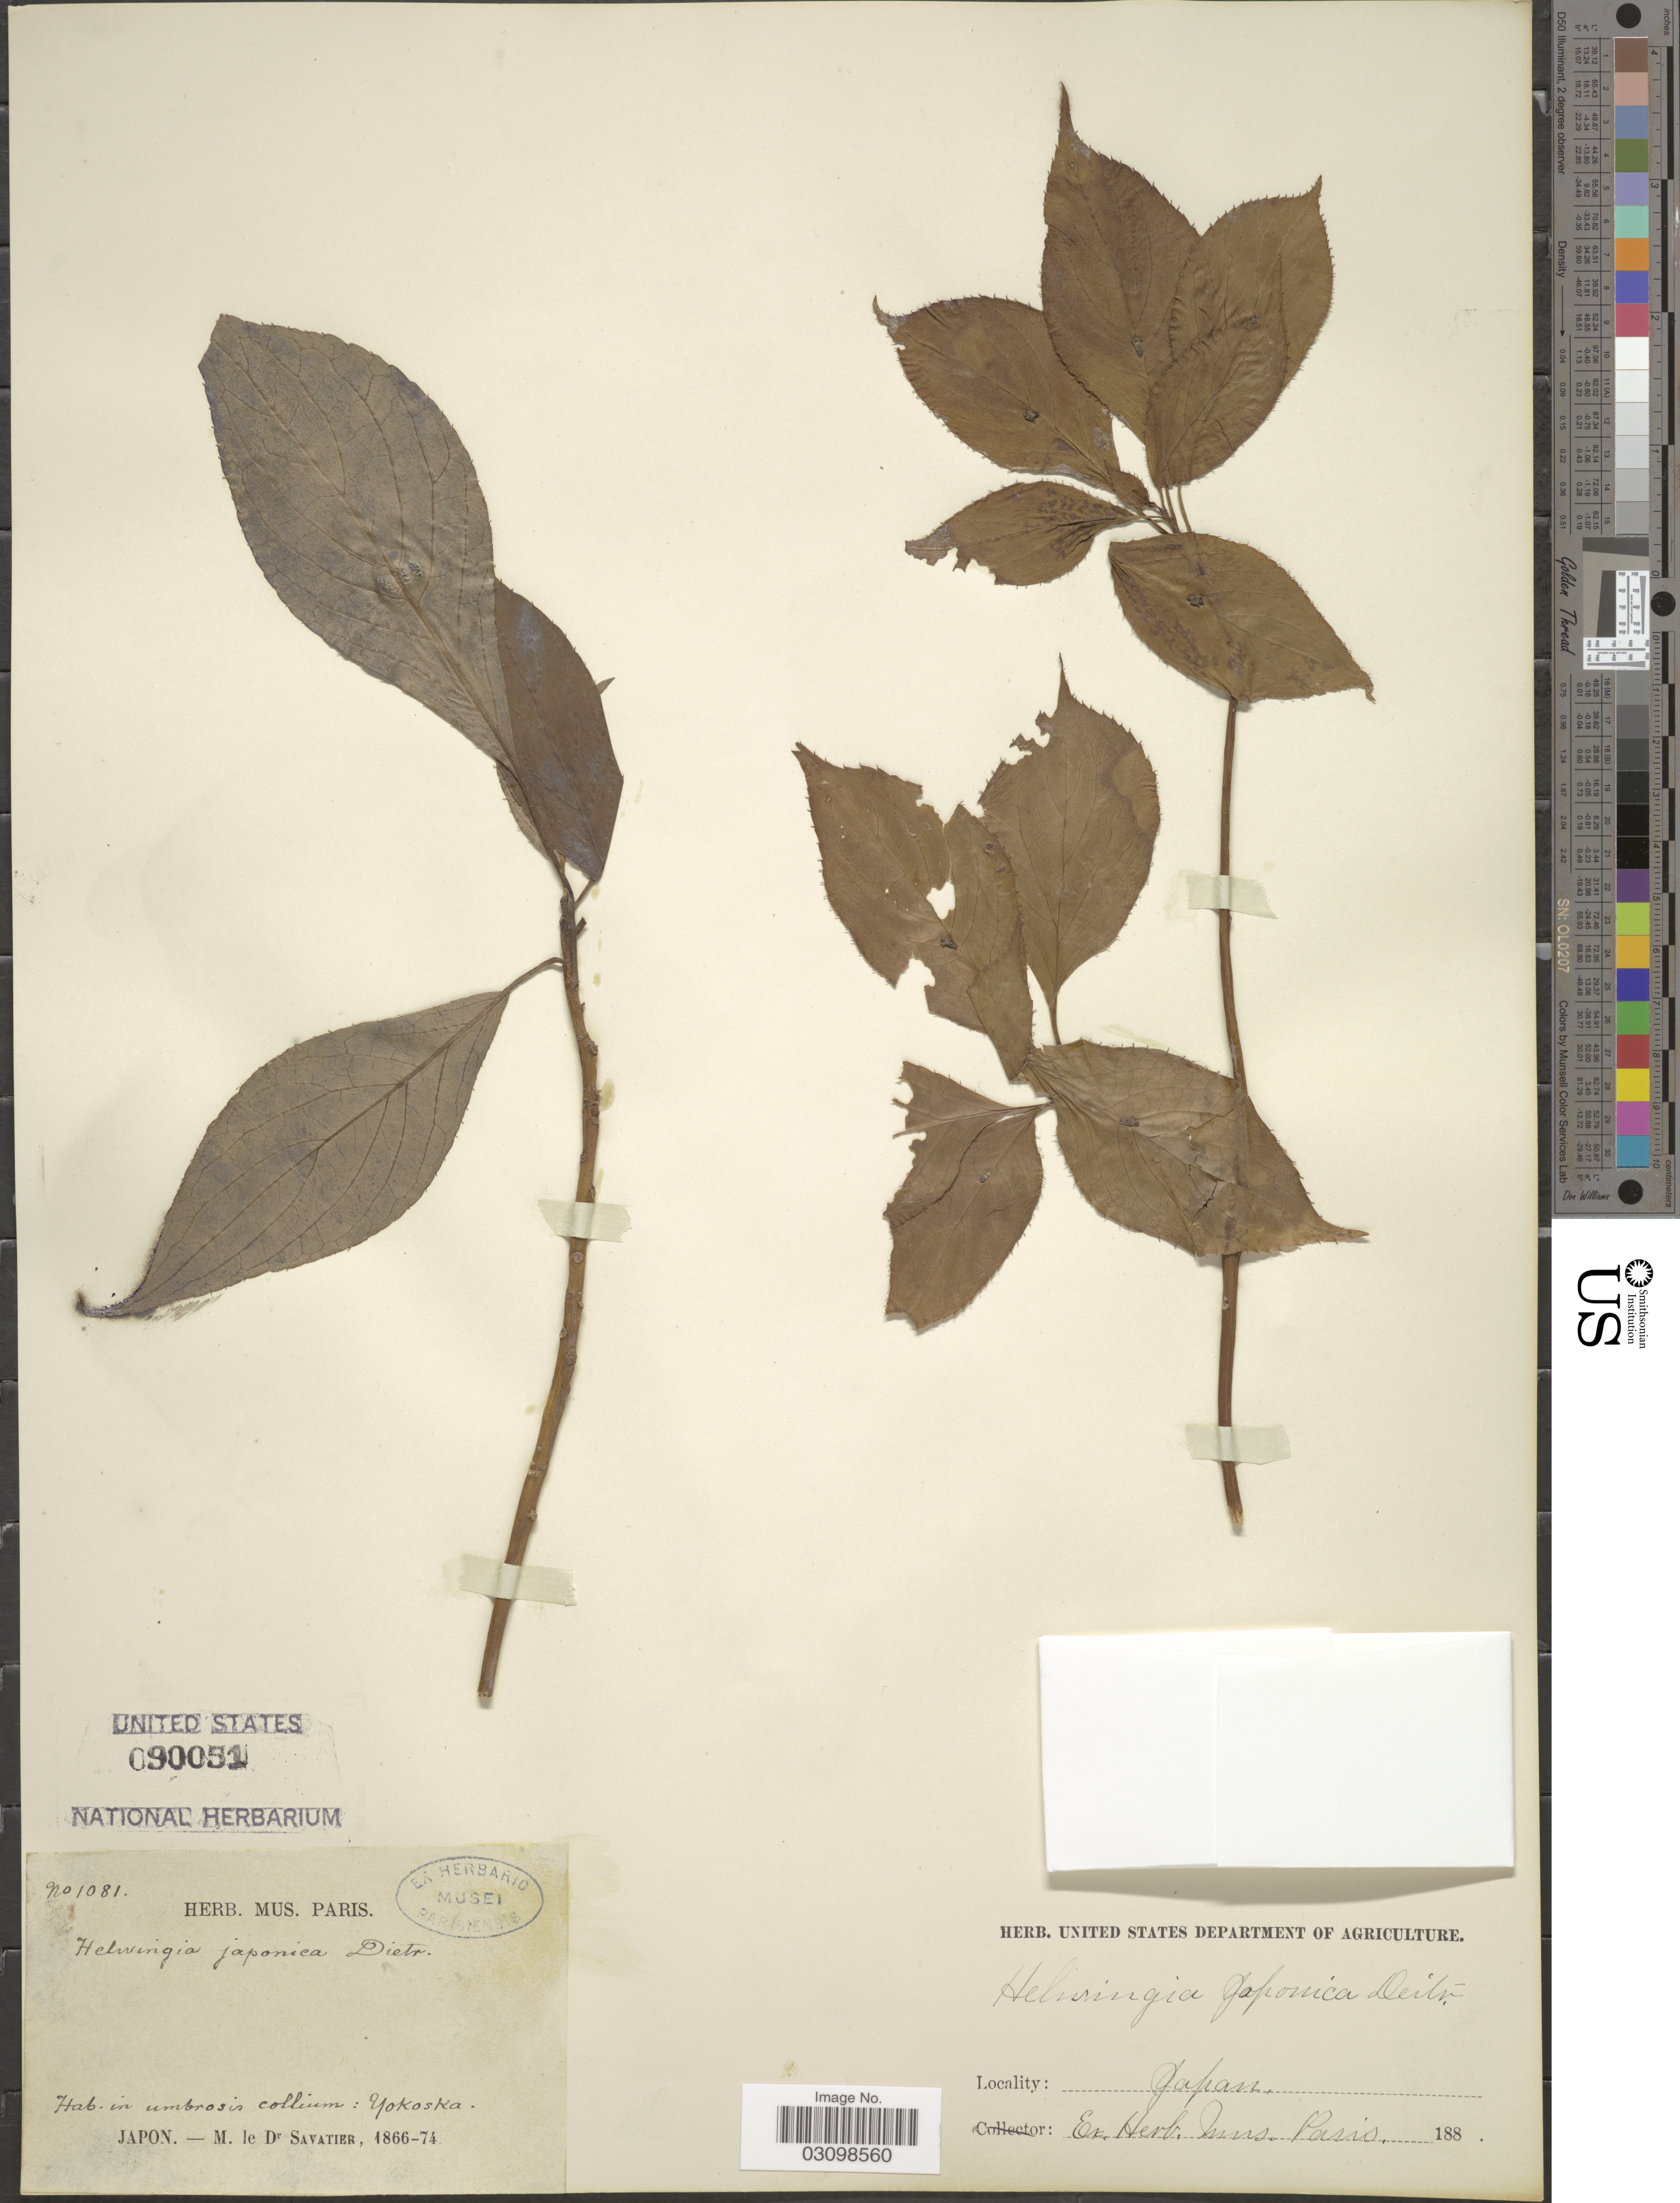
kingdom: Plantae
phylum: Tracheophyta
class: Magnoliopsida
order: Aquifoliales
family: Helwingiaceae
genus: Helwingia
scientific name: Helwingia japonica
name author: (Thunb.) Dietr.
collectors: Savatier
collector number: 1081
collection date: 1866/1874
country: Japan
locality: Yokoska.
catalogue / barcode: US 90051